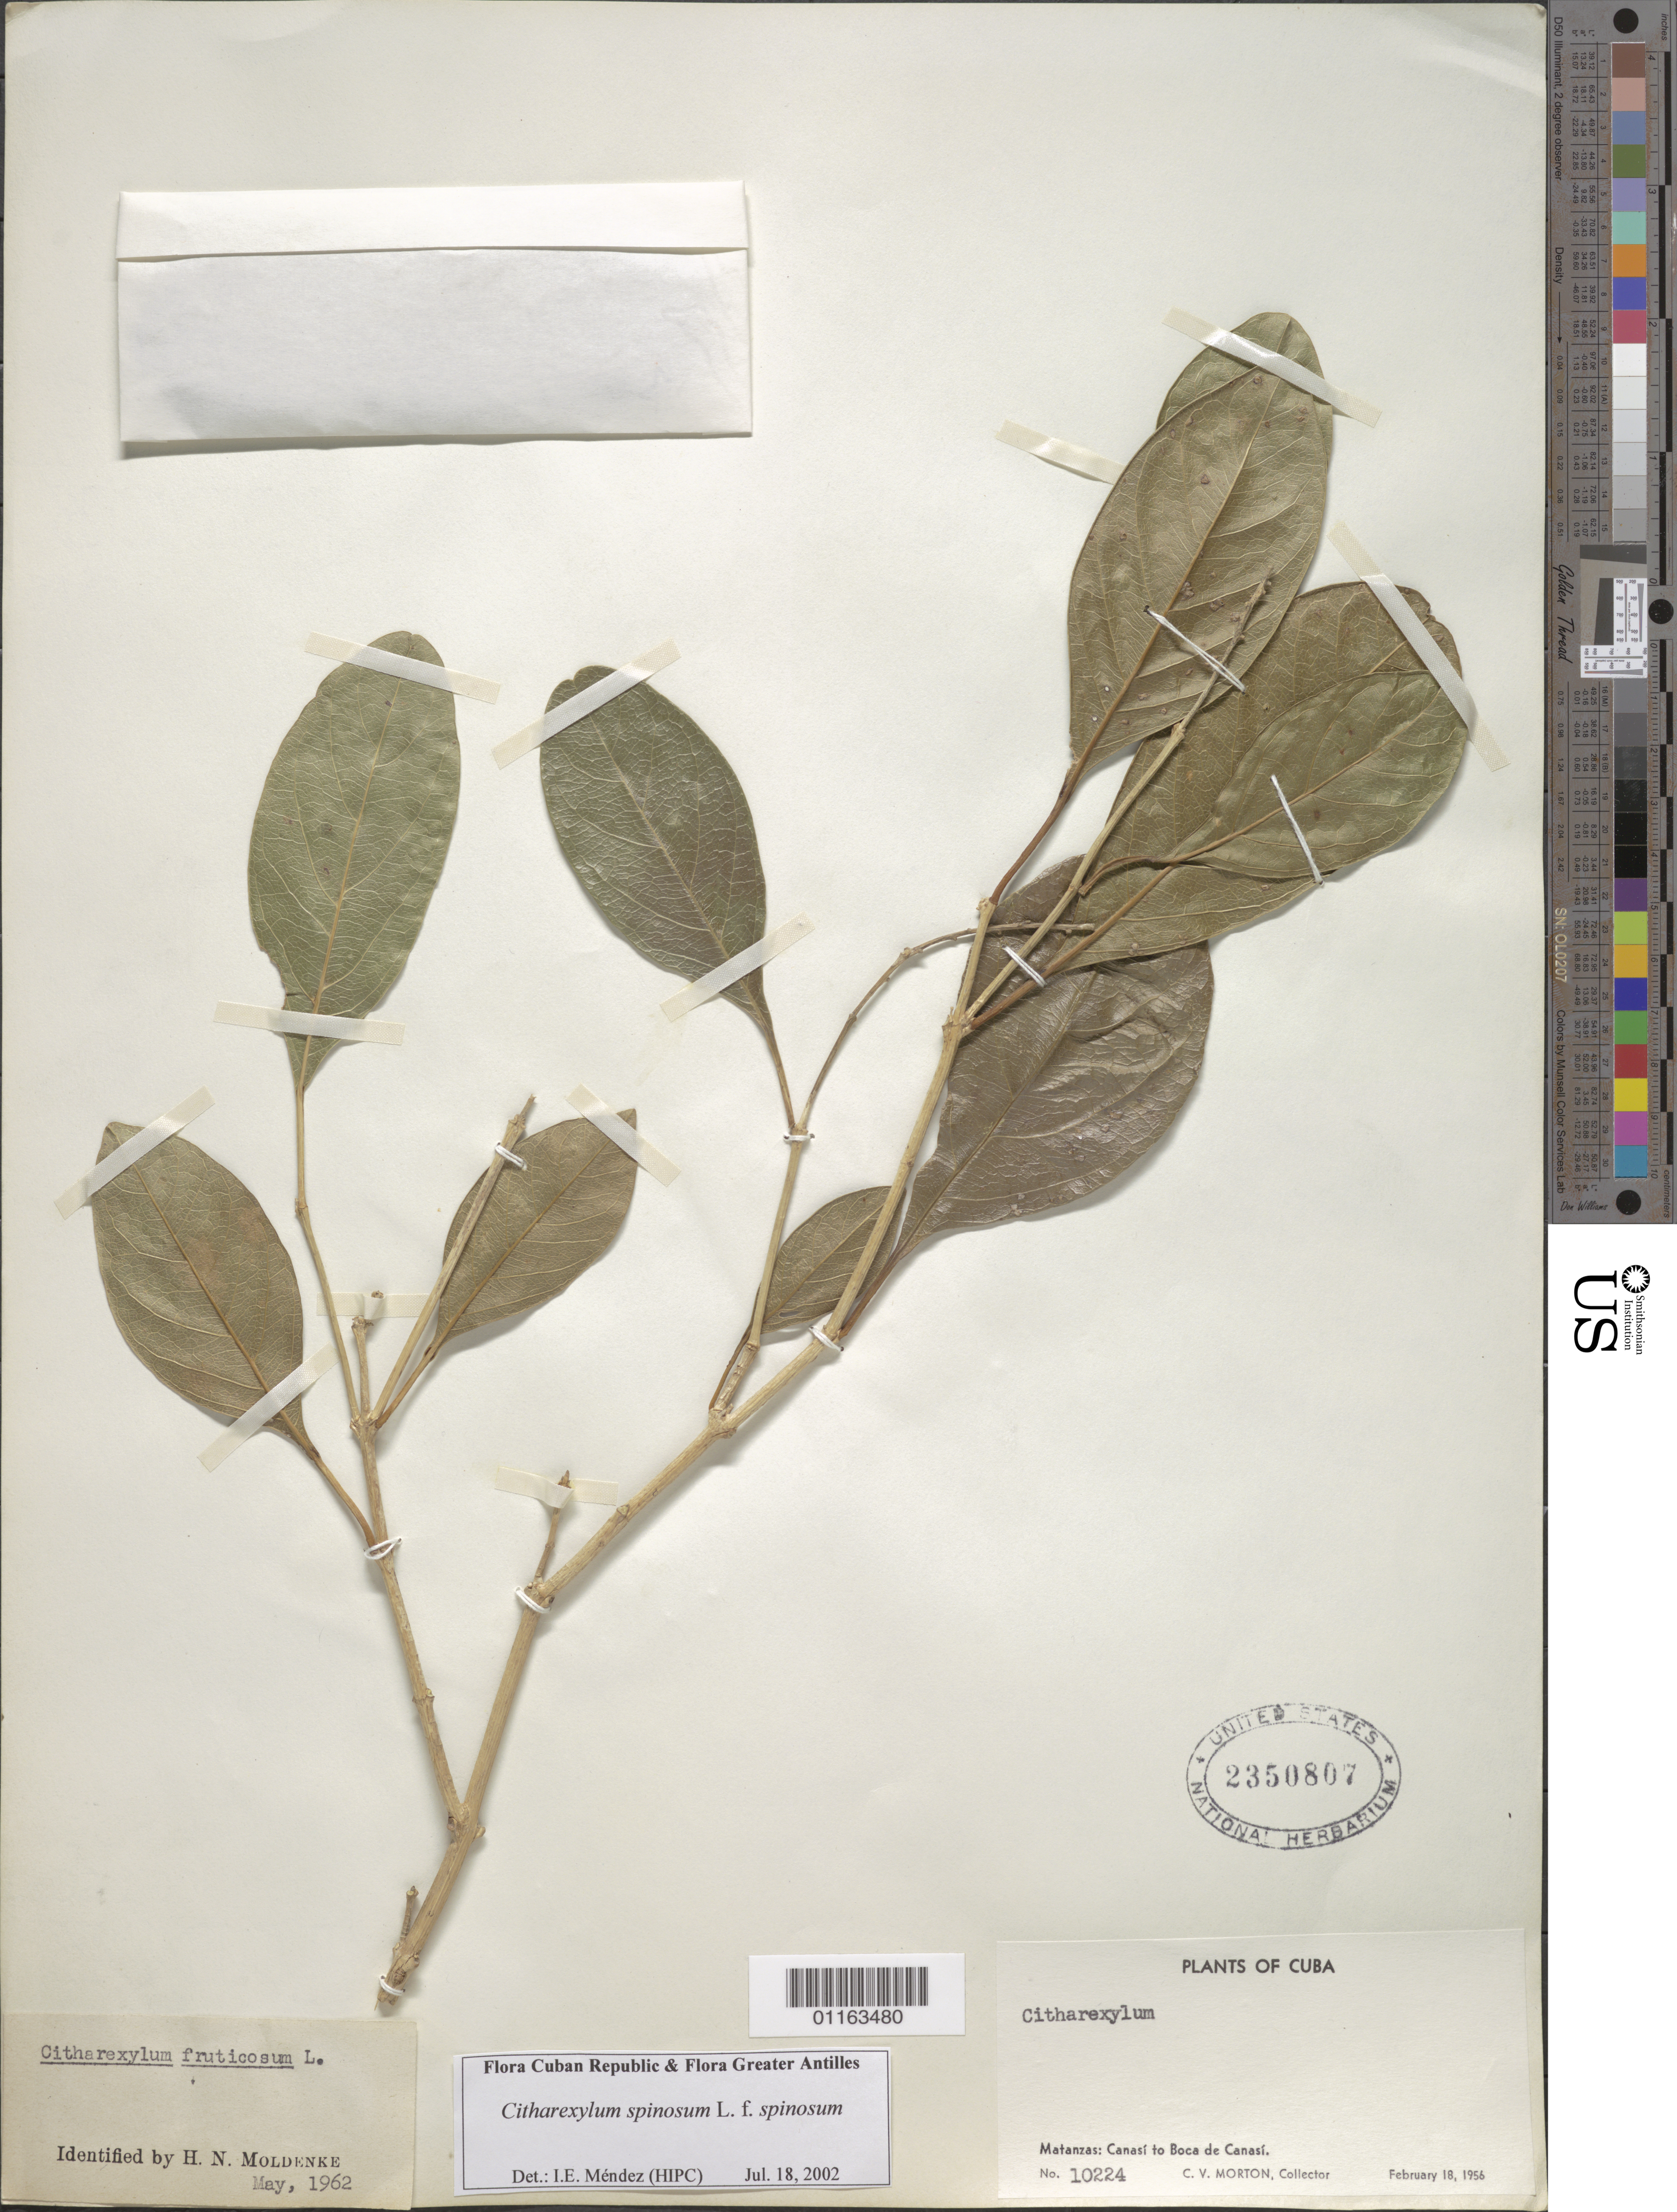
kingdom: Plantae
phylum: Tracheophyta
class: Magnoliopsida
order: Lamiales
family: Verbenaceae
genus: Citharexylum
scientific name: Citharexylum spinosum f. spinosum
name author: L.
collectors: C. V. Morton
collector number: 10224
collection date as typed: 18 Feb 1956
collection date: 1956-02-18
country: Cuba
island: Cuba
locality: Matanzas: Canasi to Boca de canasi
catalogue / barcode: US 2350807